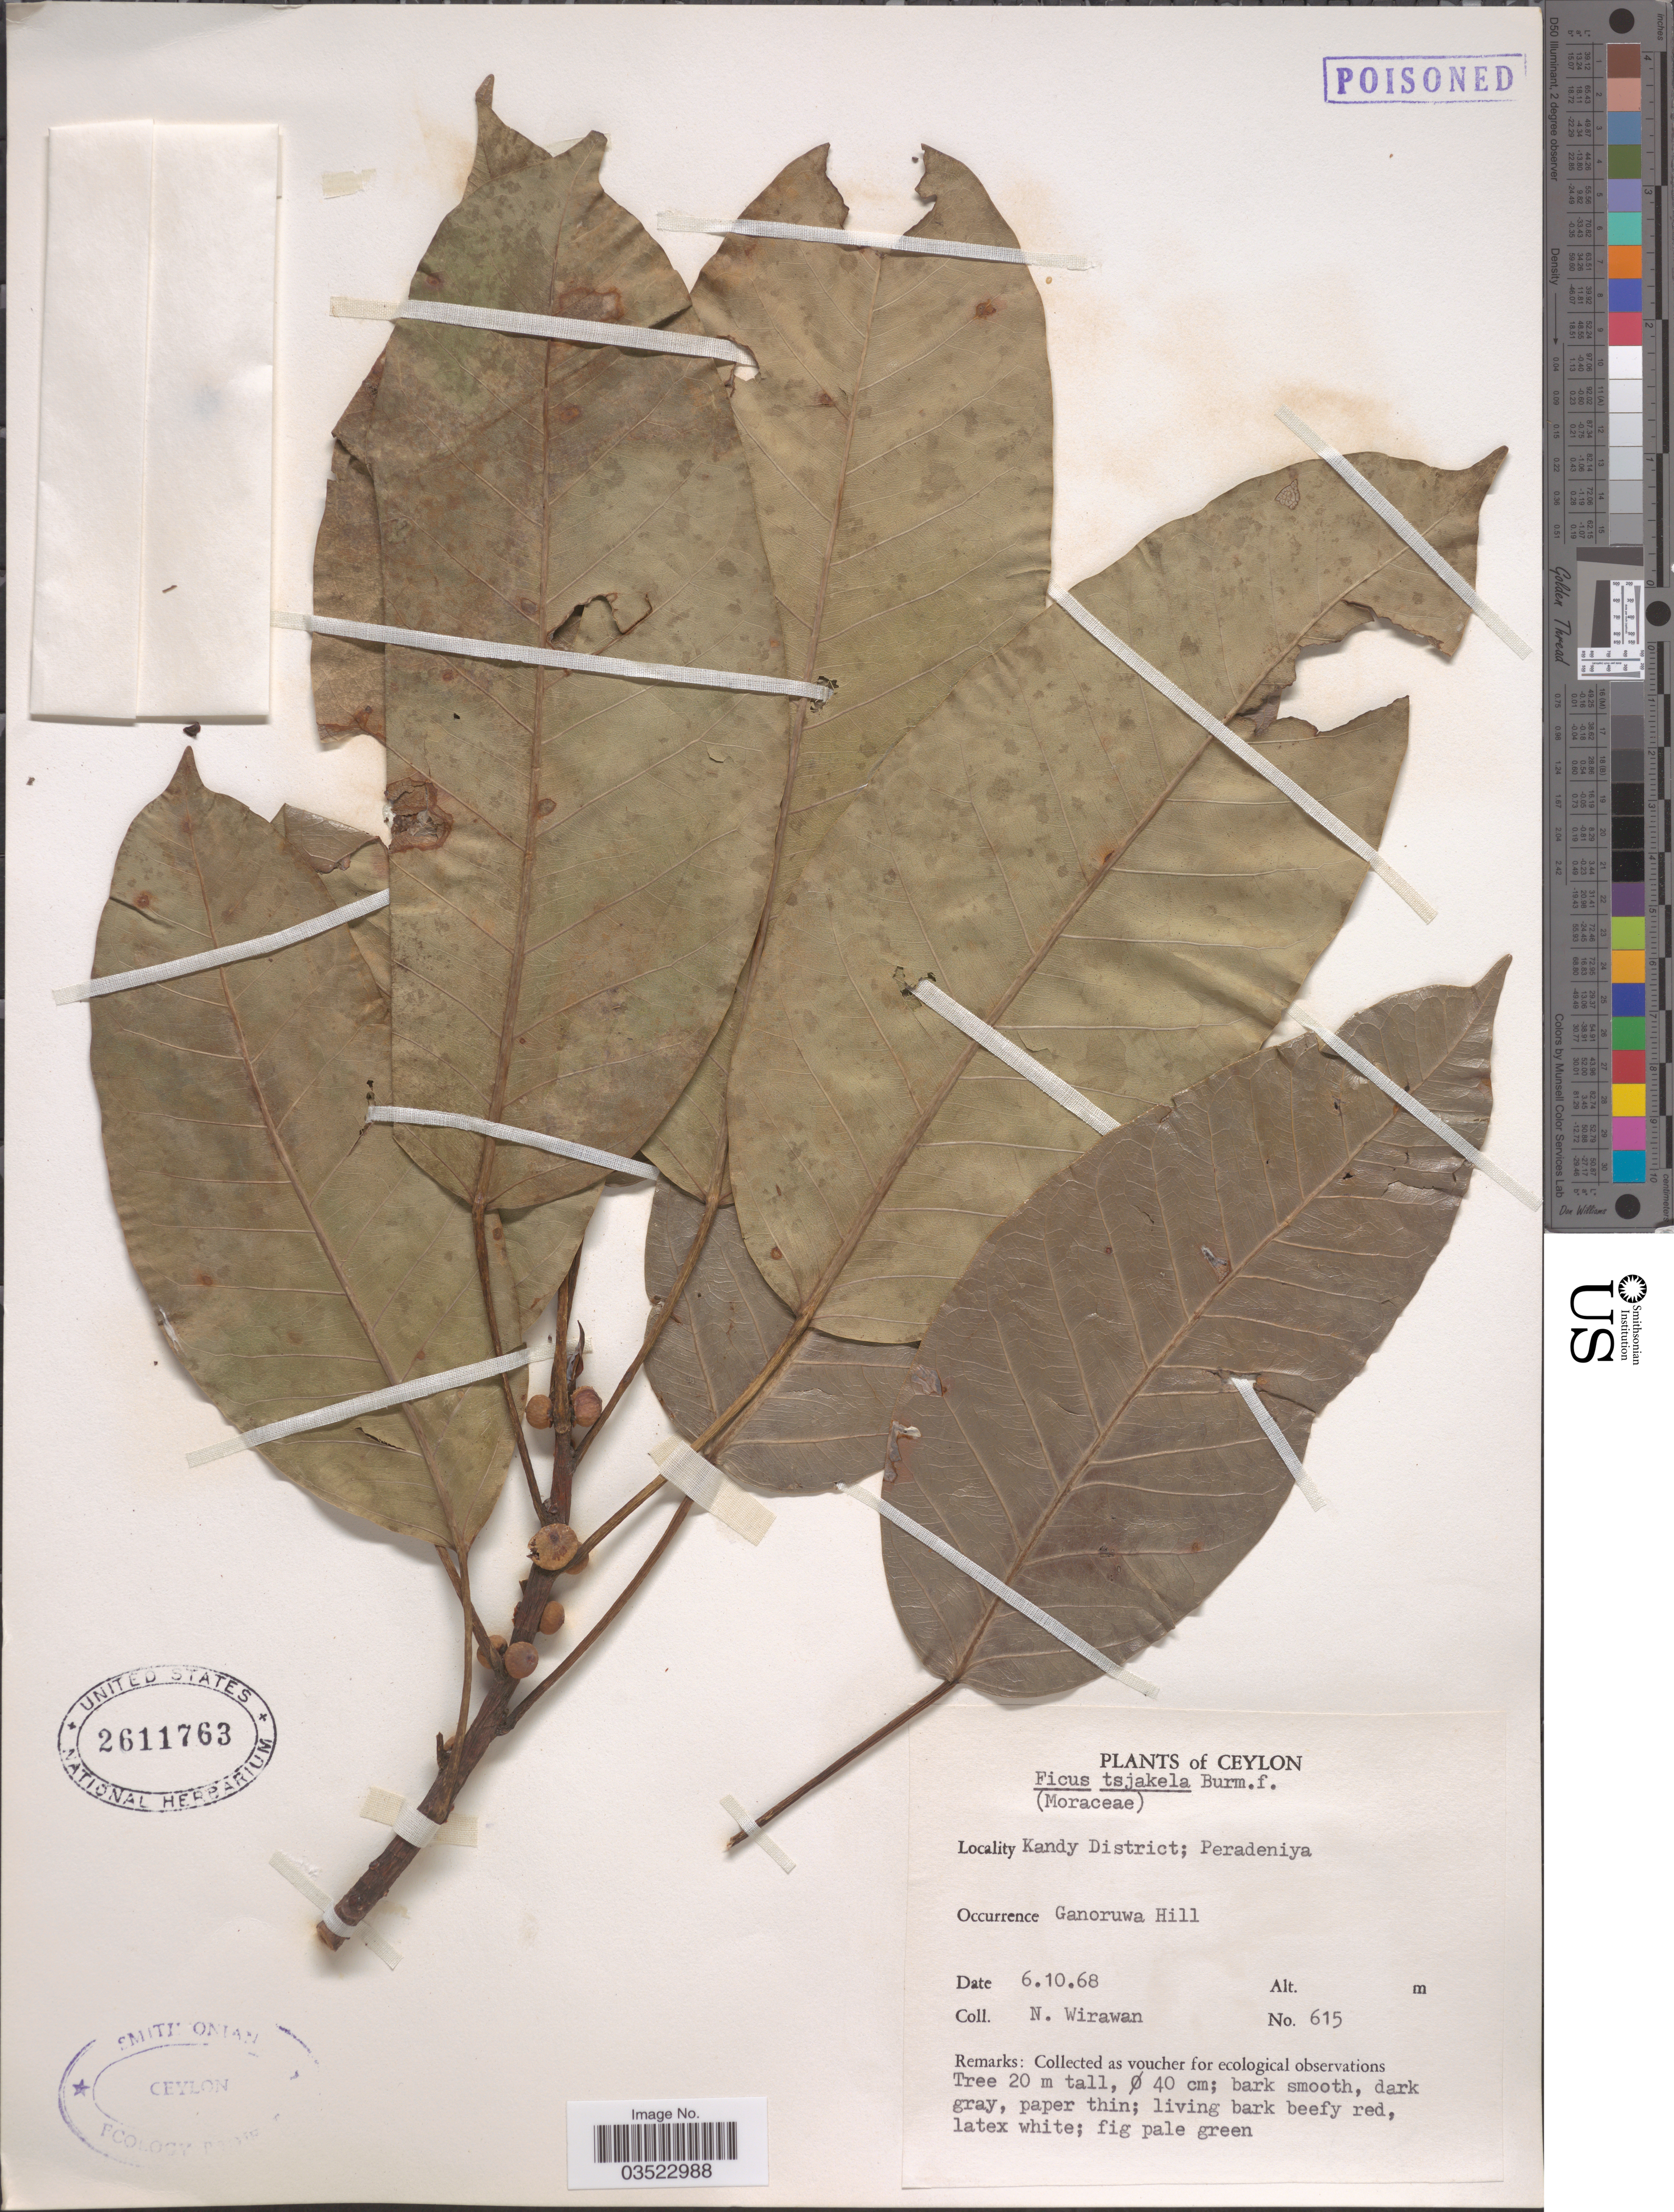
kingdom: Plantae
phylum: Tracheophyta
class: Magnoliopsida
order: Rosales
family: Moraceae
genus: Ficus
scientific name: Ficus tsjakela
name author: Burm. f.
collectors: N. Wirawan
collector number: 615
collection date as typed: Transcribed d/m/y: 6/10/68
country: Sri Lanka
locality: Ceylon. Kandy District; Peradeniya. Ganoruwa Hill.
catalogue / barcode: US 2611763